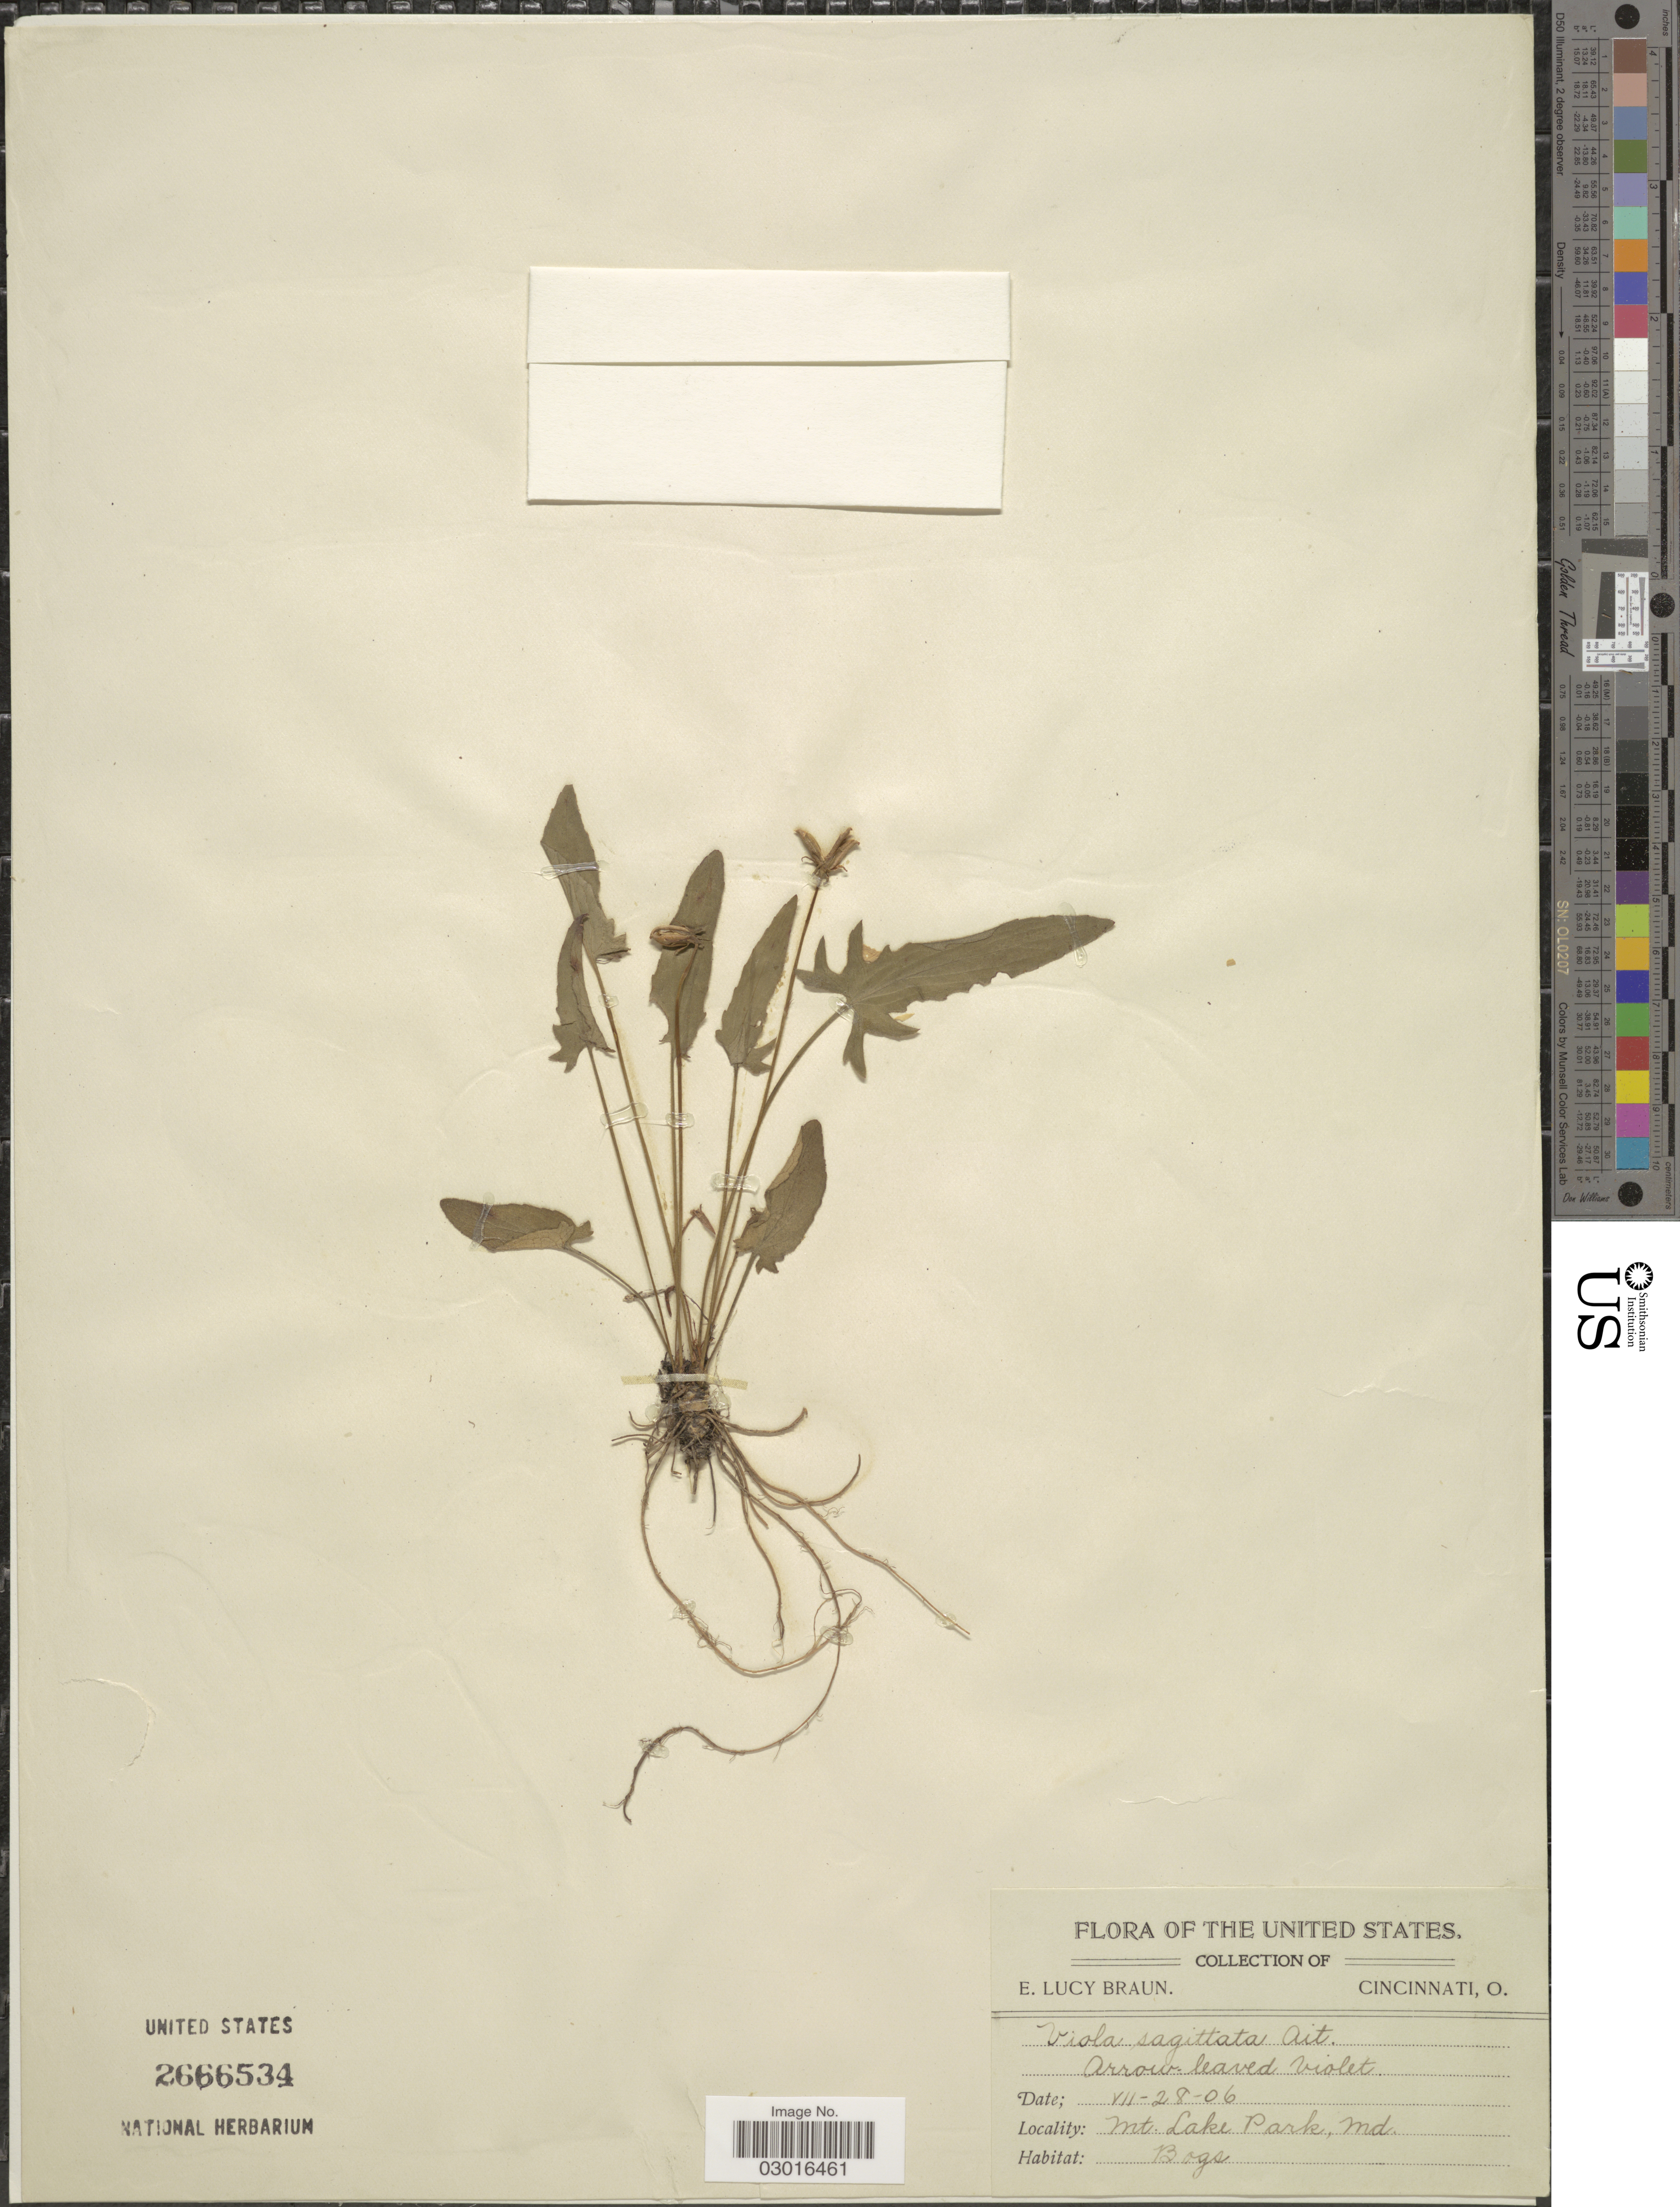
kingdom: Plantae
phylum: Tracheophyta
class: Magnoliopsida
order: Malpighiales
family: Violaceae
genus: Viola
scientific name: Viola sagittata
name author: Aiton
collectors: E. L. Braun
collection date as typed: Transcribed d/m/y: 28/7/6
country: United States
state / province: Maryland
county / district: Garrett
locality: Mt. Lake Park, Md.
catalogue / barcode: US 2666534